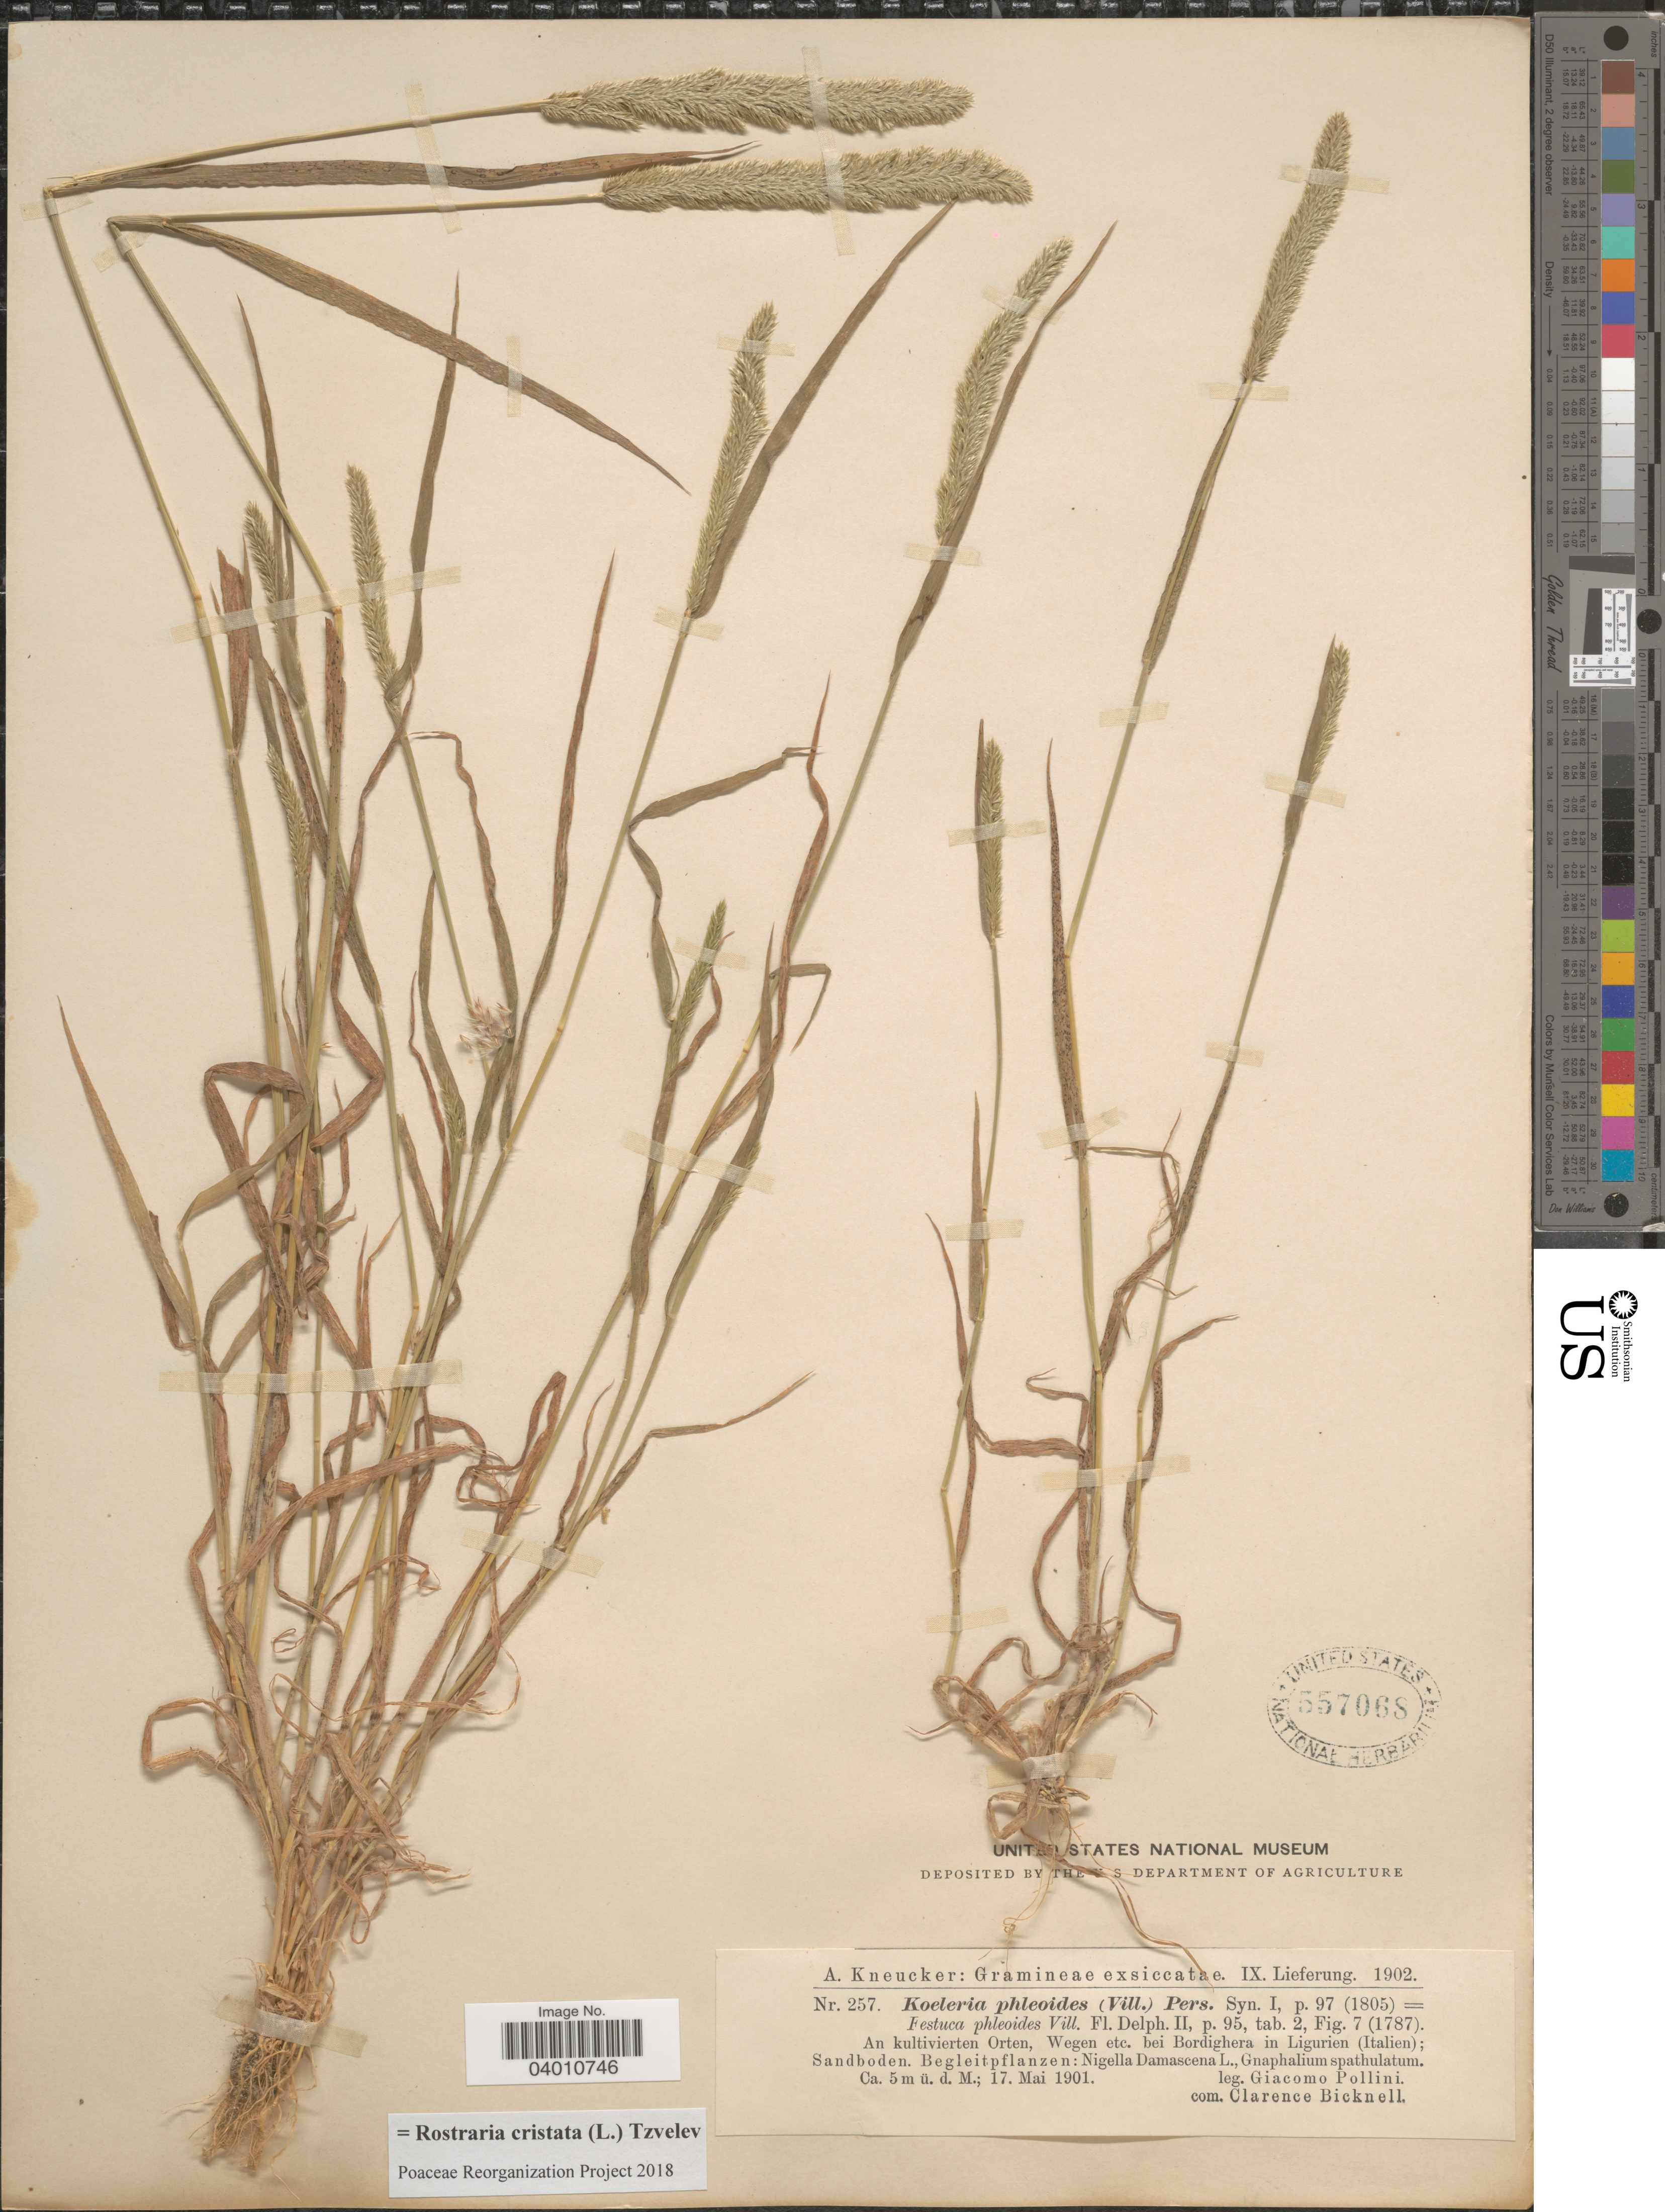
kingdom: Plantae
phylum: Tracheophyta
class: Liliopsida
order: Poales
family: Poaceae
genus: Rostraria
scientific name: Rostraria cristata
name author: (L.) Tzvelev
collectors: G. Pollini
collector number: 257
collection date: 1901-05-17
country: Italy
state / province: Liguria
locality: An kultivierten Orten, Wegen etc. bei Bordighera in Ligurien.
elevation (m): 5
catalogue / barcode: US 557068